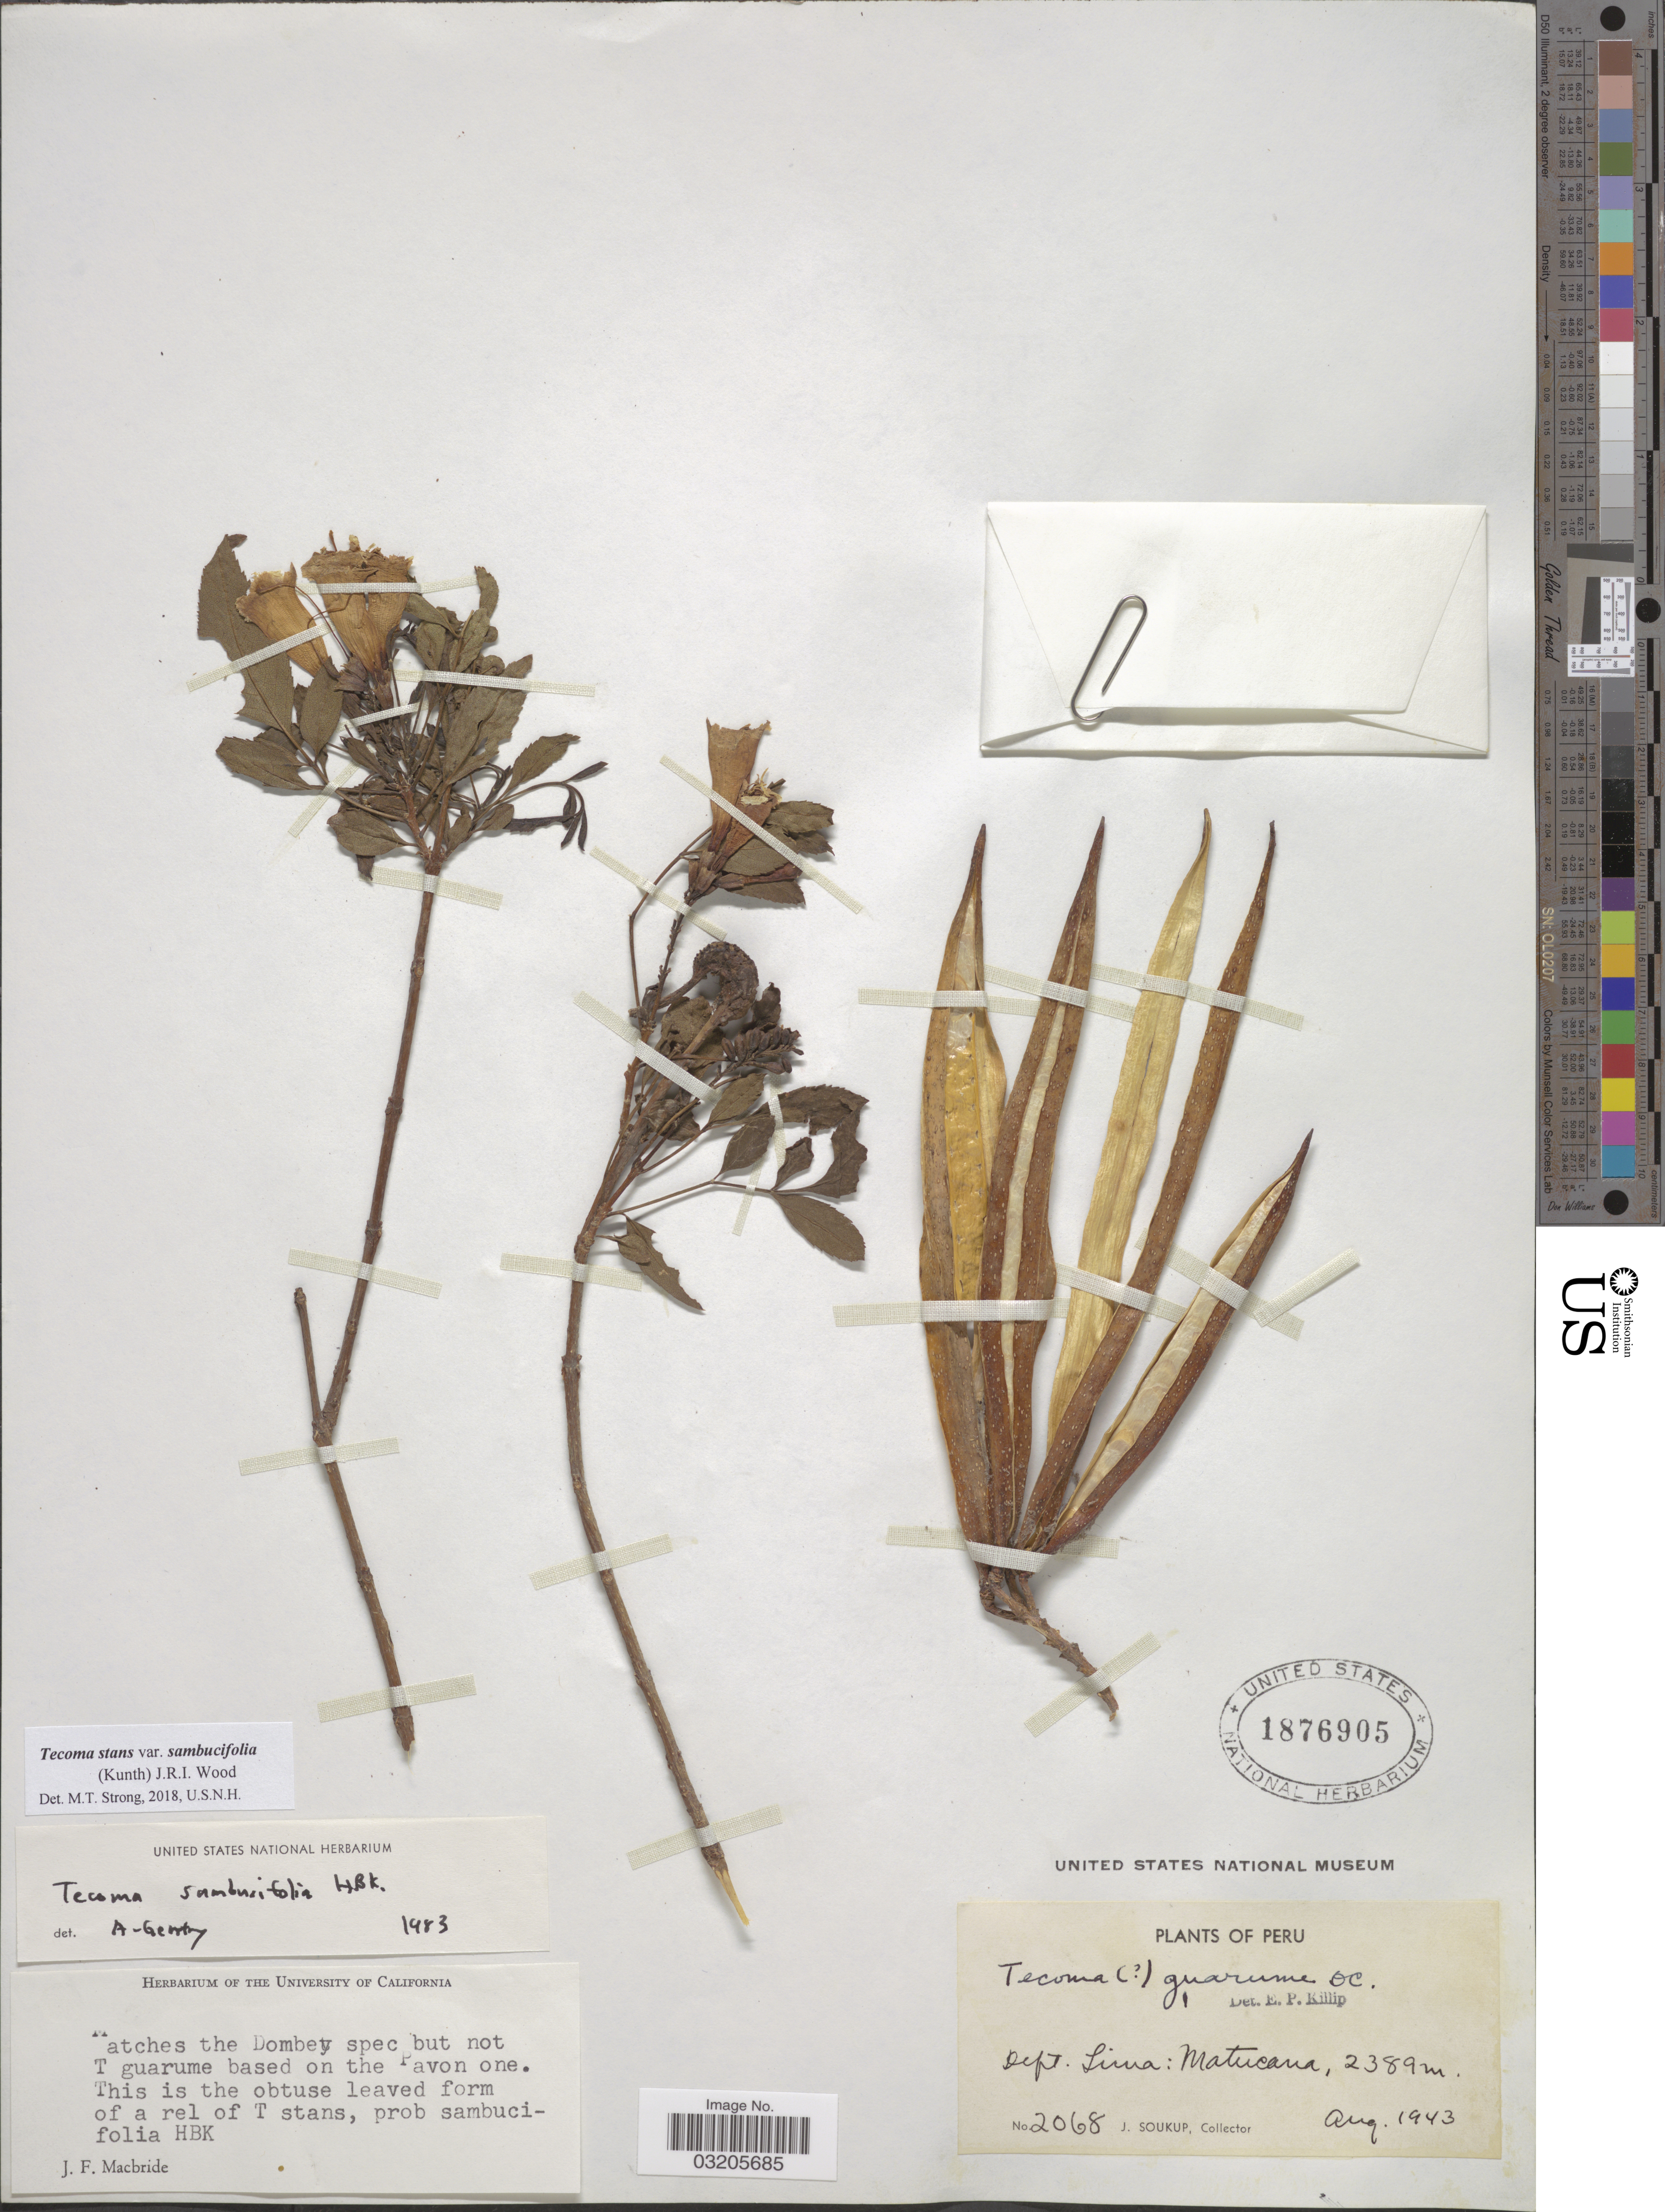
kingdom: Plantae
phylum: Tracheophyta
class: Magnoliopsida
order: Lamiales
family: Bignoniaceae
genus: Tecoma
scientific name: Tecoma stans var. sambucifolia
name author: (Kunth) J.R.I. Wood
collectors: J. Soukup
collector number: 2068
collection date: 1943-08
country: Peru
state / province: Lima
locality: Matucana.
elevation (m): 2389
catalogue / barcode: US 1876905